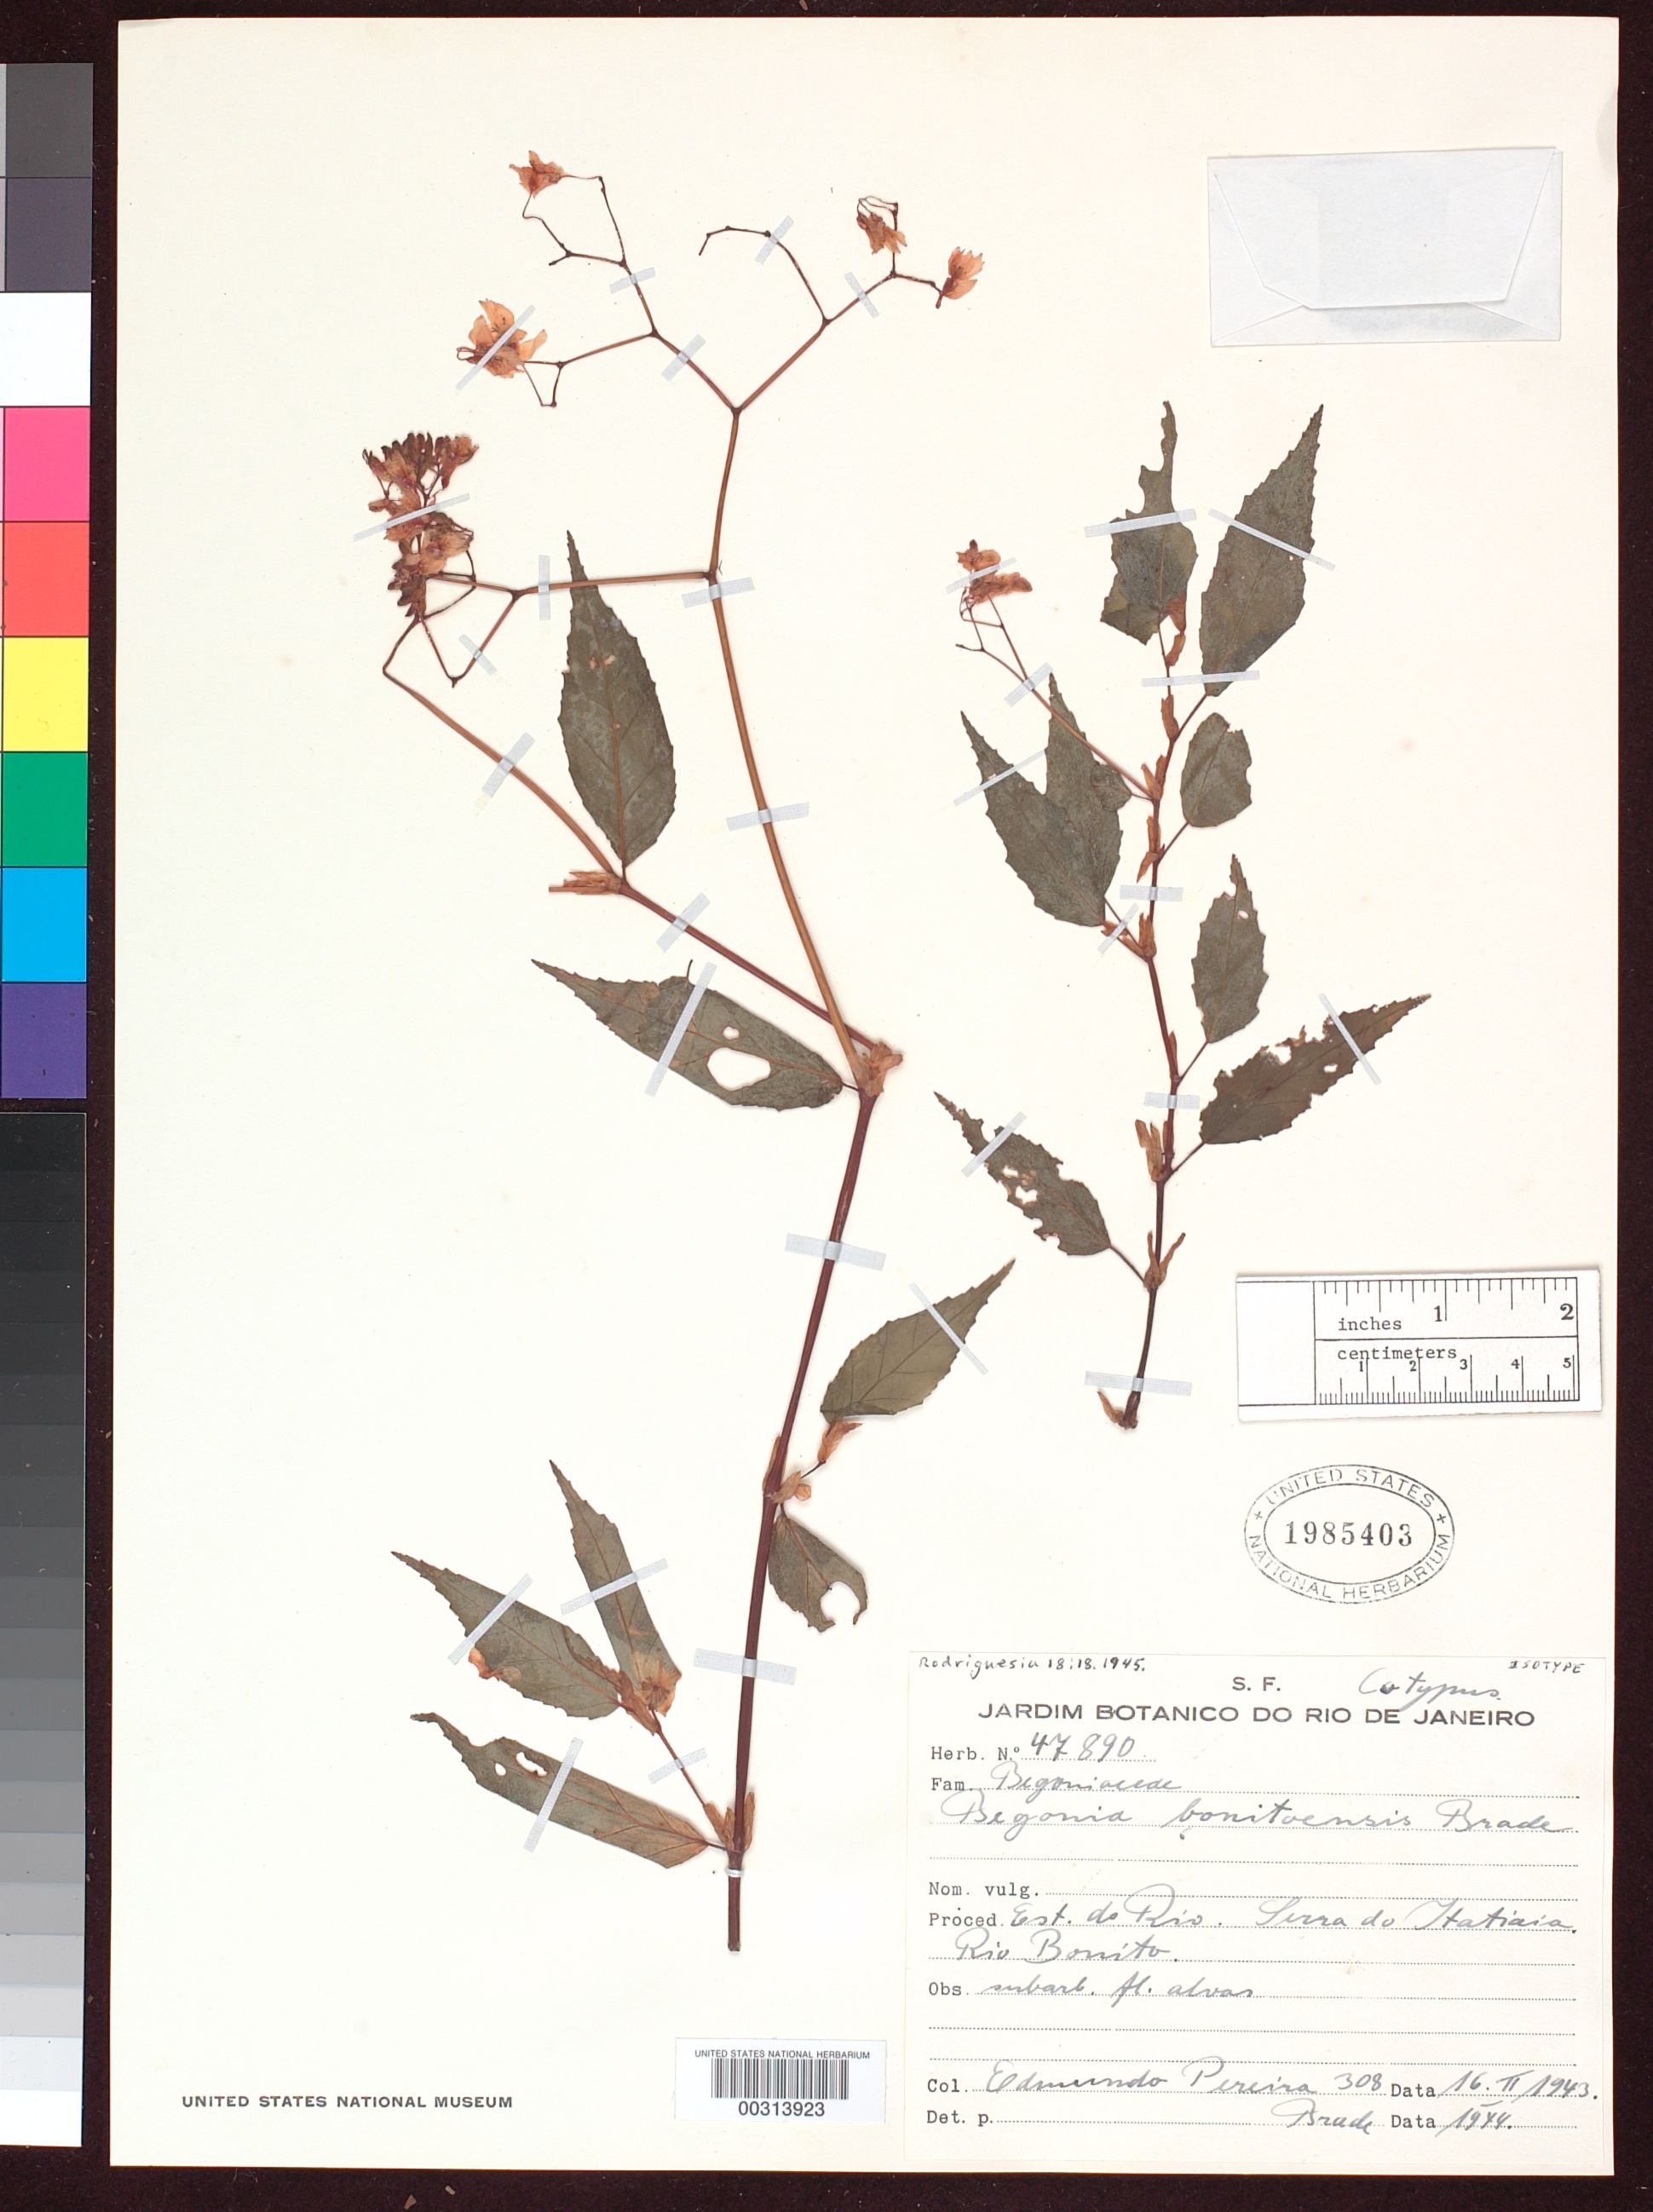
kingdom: Plantae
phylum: Tracheophyta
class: Magnoliopsida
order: Cucurbitales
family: Begoniaceae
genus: Begonia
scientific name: Begonia bonitoensis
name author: Brade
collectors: E. Pereira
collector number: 308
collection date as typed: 16 Feb 1943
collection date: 1943-02-16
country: Brazil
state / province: Rio de Janeiro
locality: Itatiaia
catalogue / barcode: US 1952221